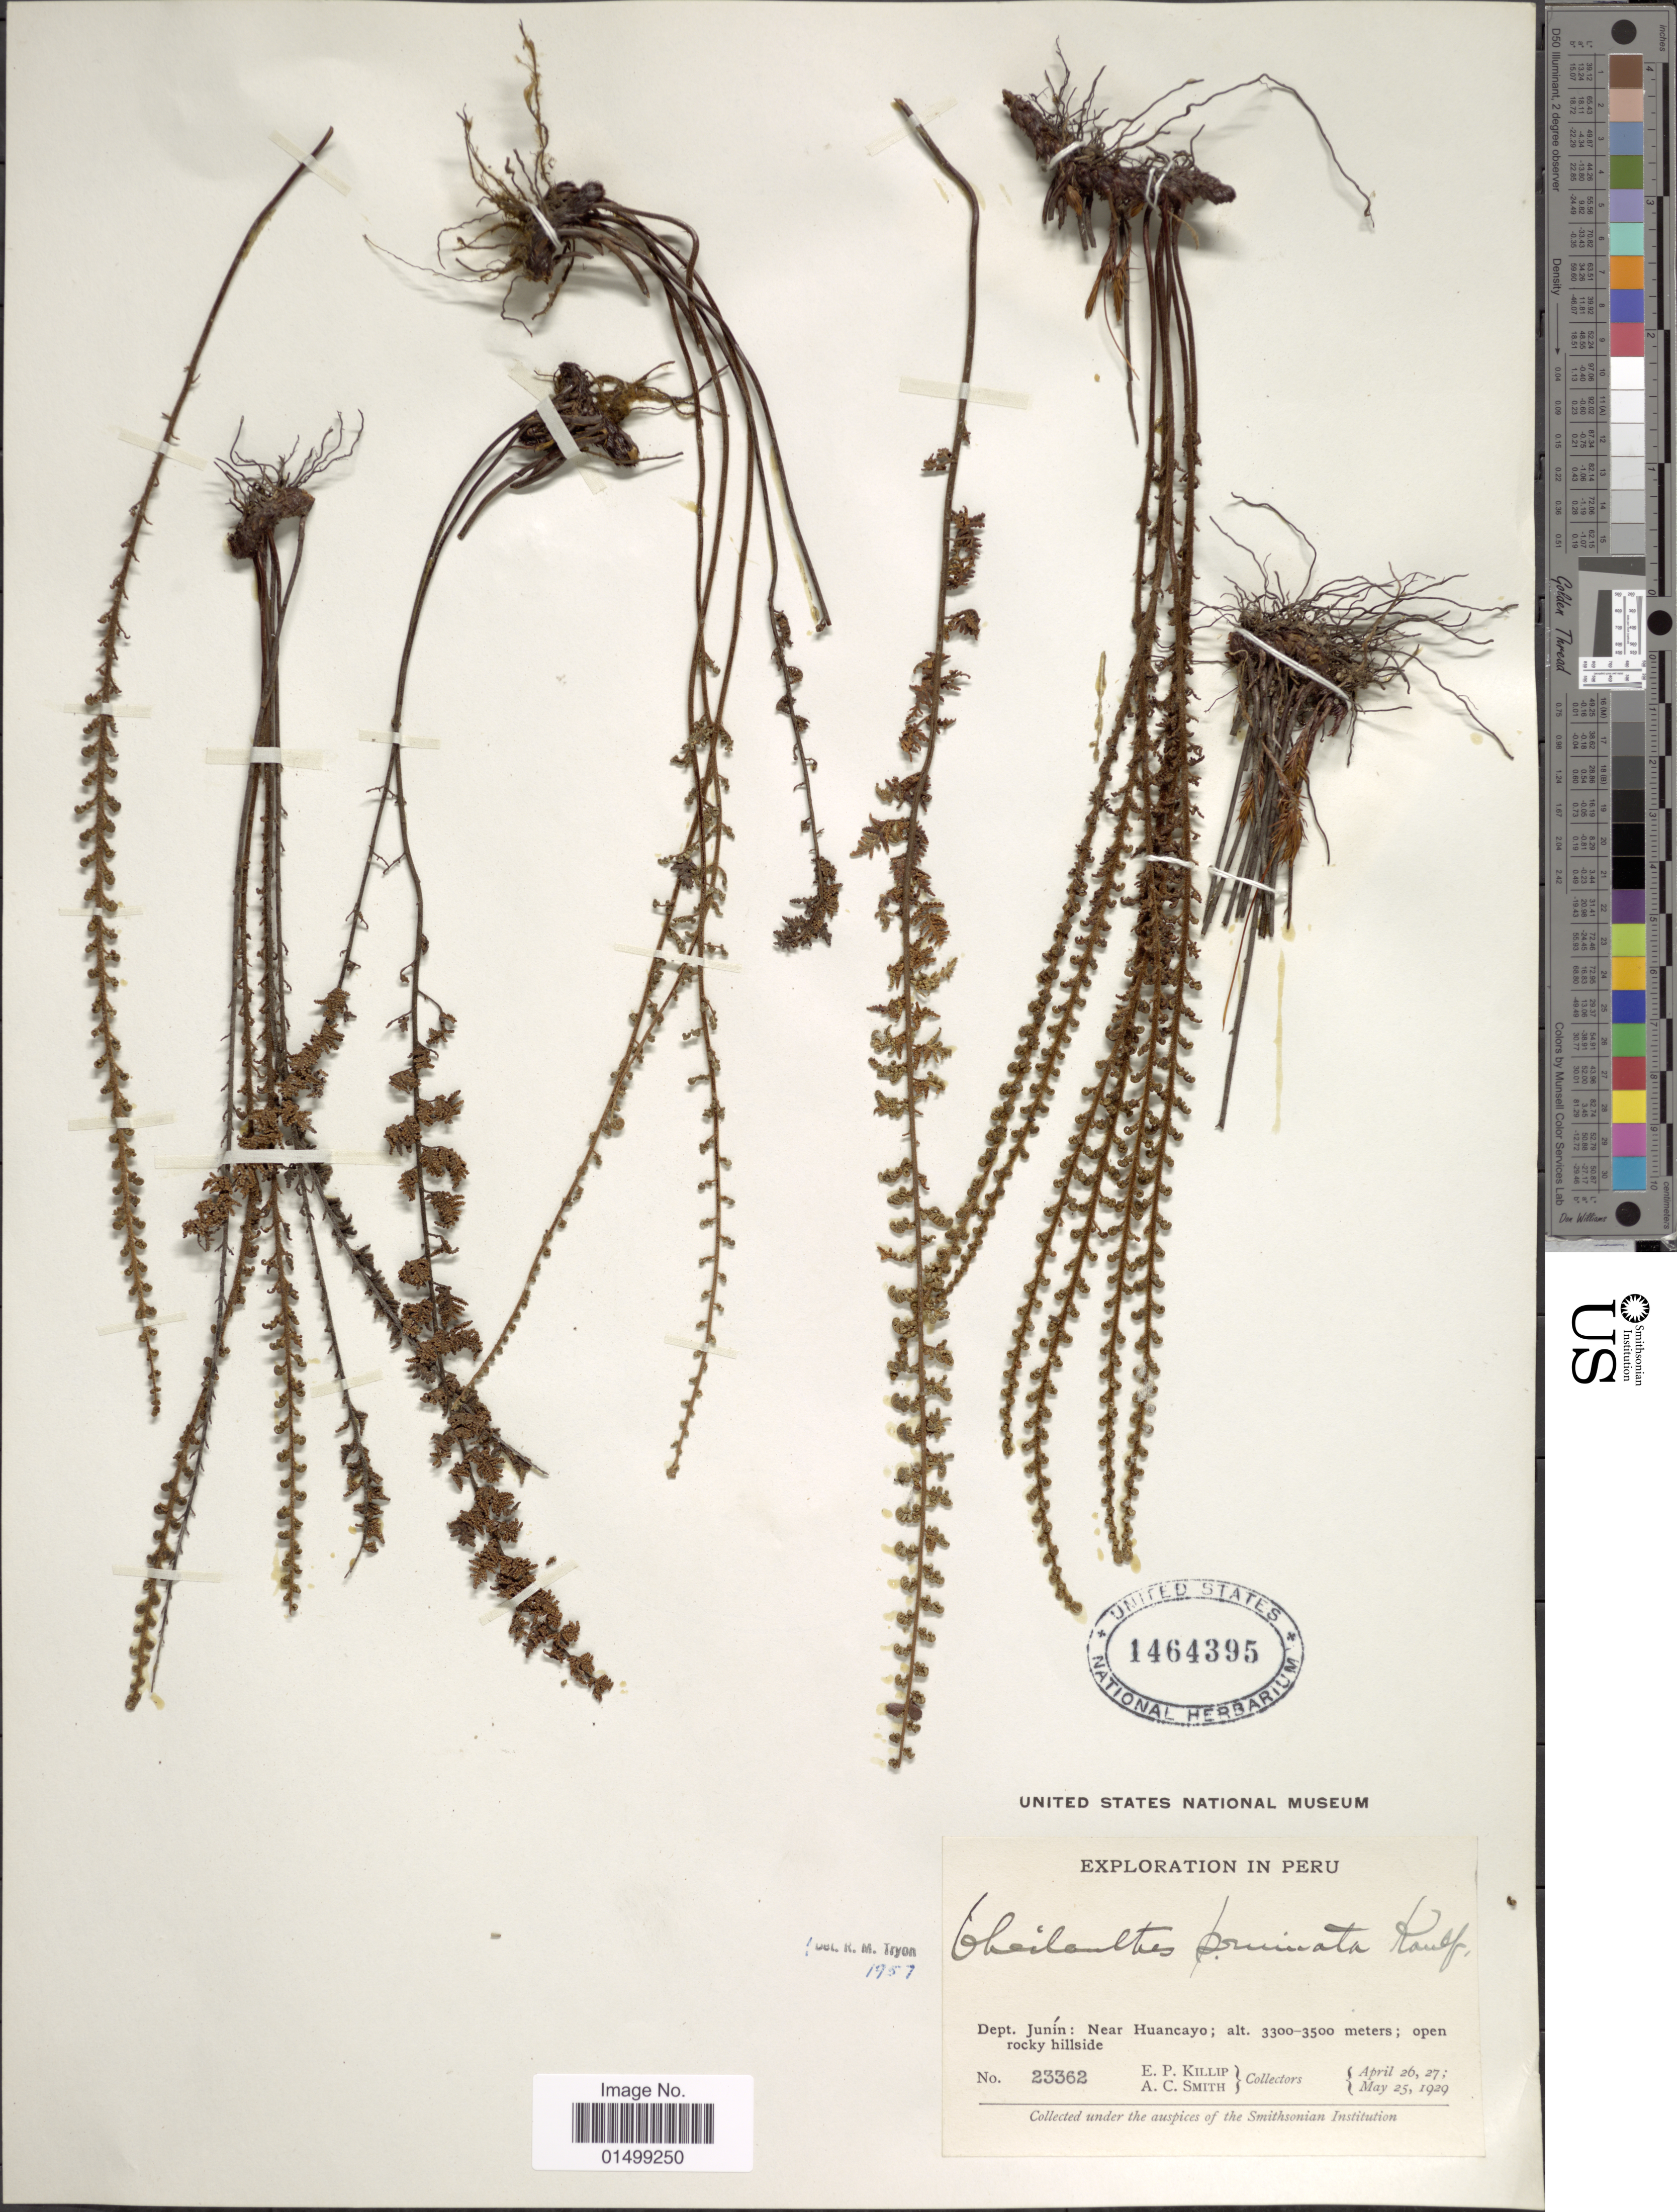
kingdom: Plantae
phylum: Tracheophyta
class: Polypodiopsida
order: Polypodiales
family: Pteridaceae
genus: Cheilanthes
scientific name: Cheilanthes pruinata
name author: Kaulf.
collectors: E. P. Killip & A. C. Smith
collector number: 23362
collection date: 1929-04-26/1929-05-25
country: Peru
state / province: Junín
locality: Near Huancayo, open rocky hillside.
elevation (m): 3300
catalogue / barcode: US 1464395